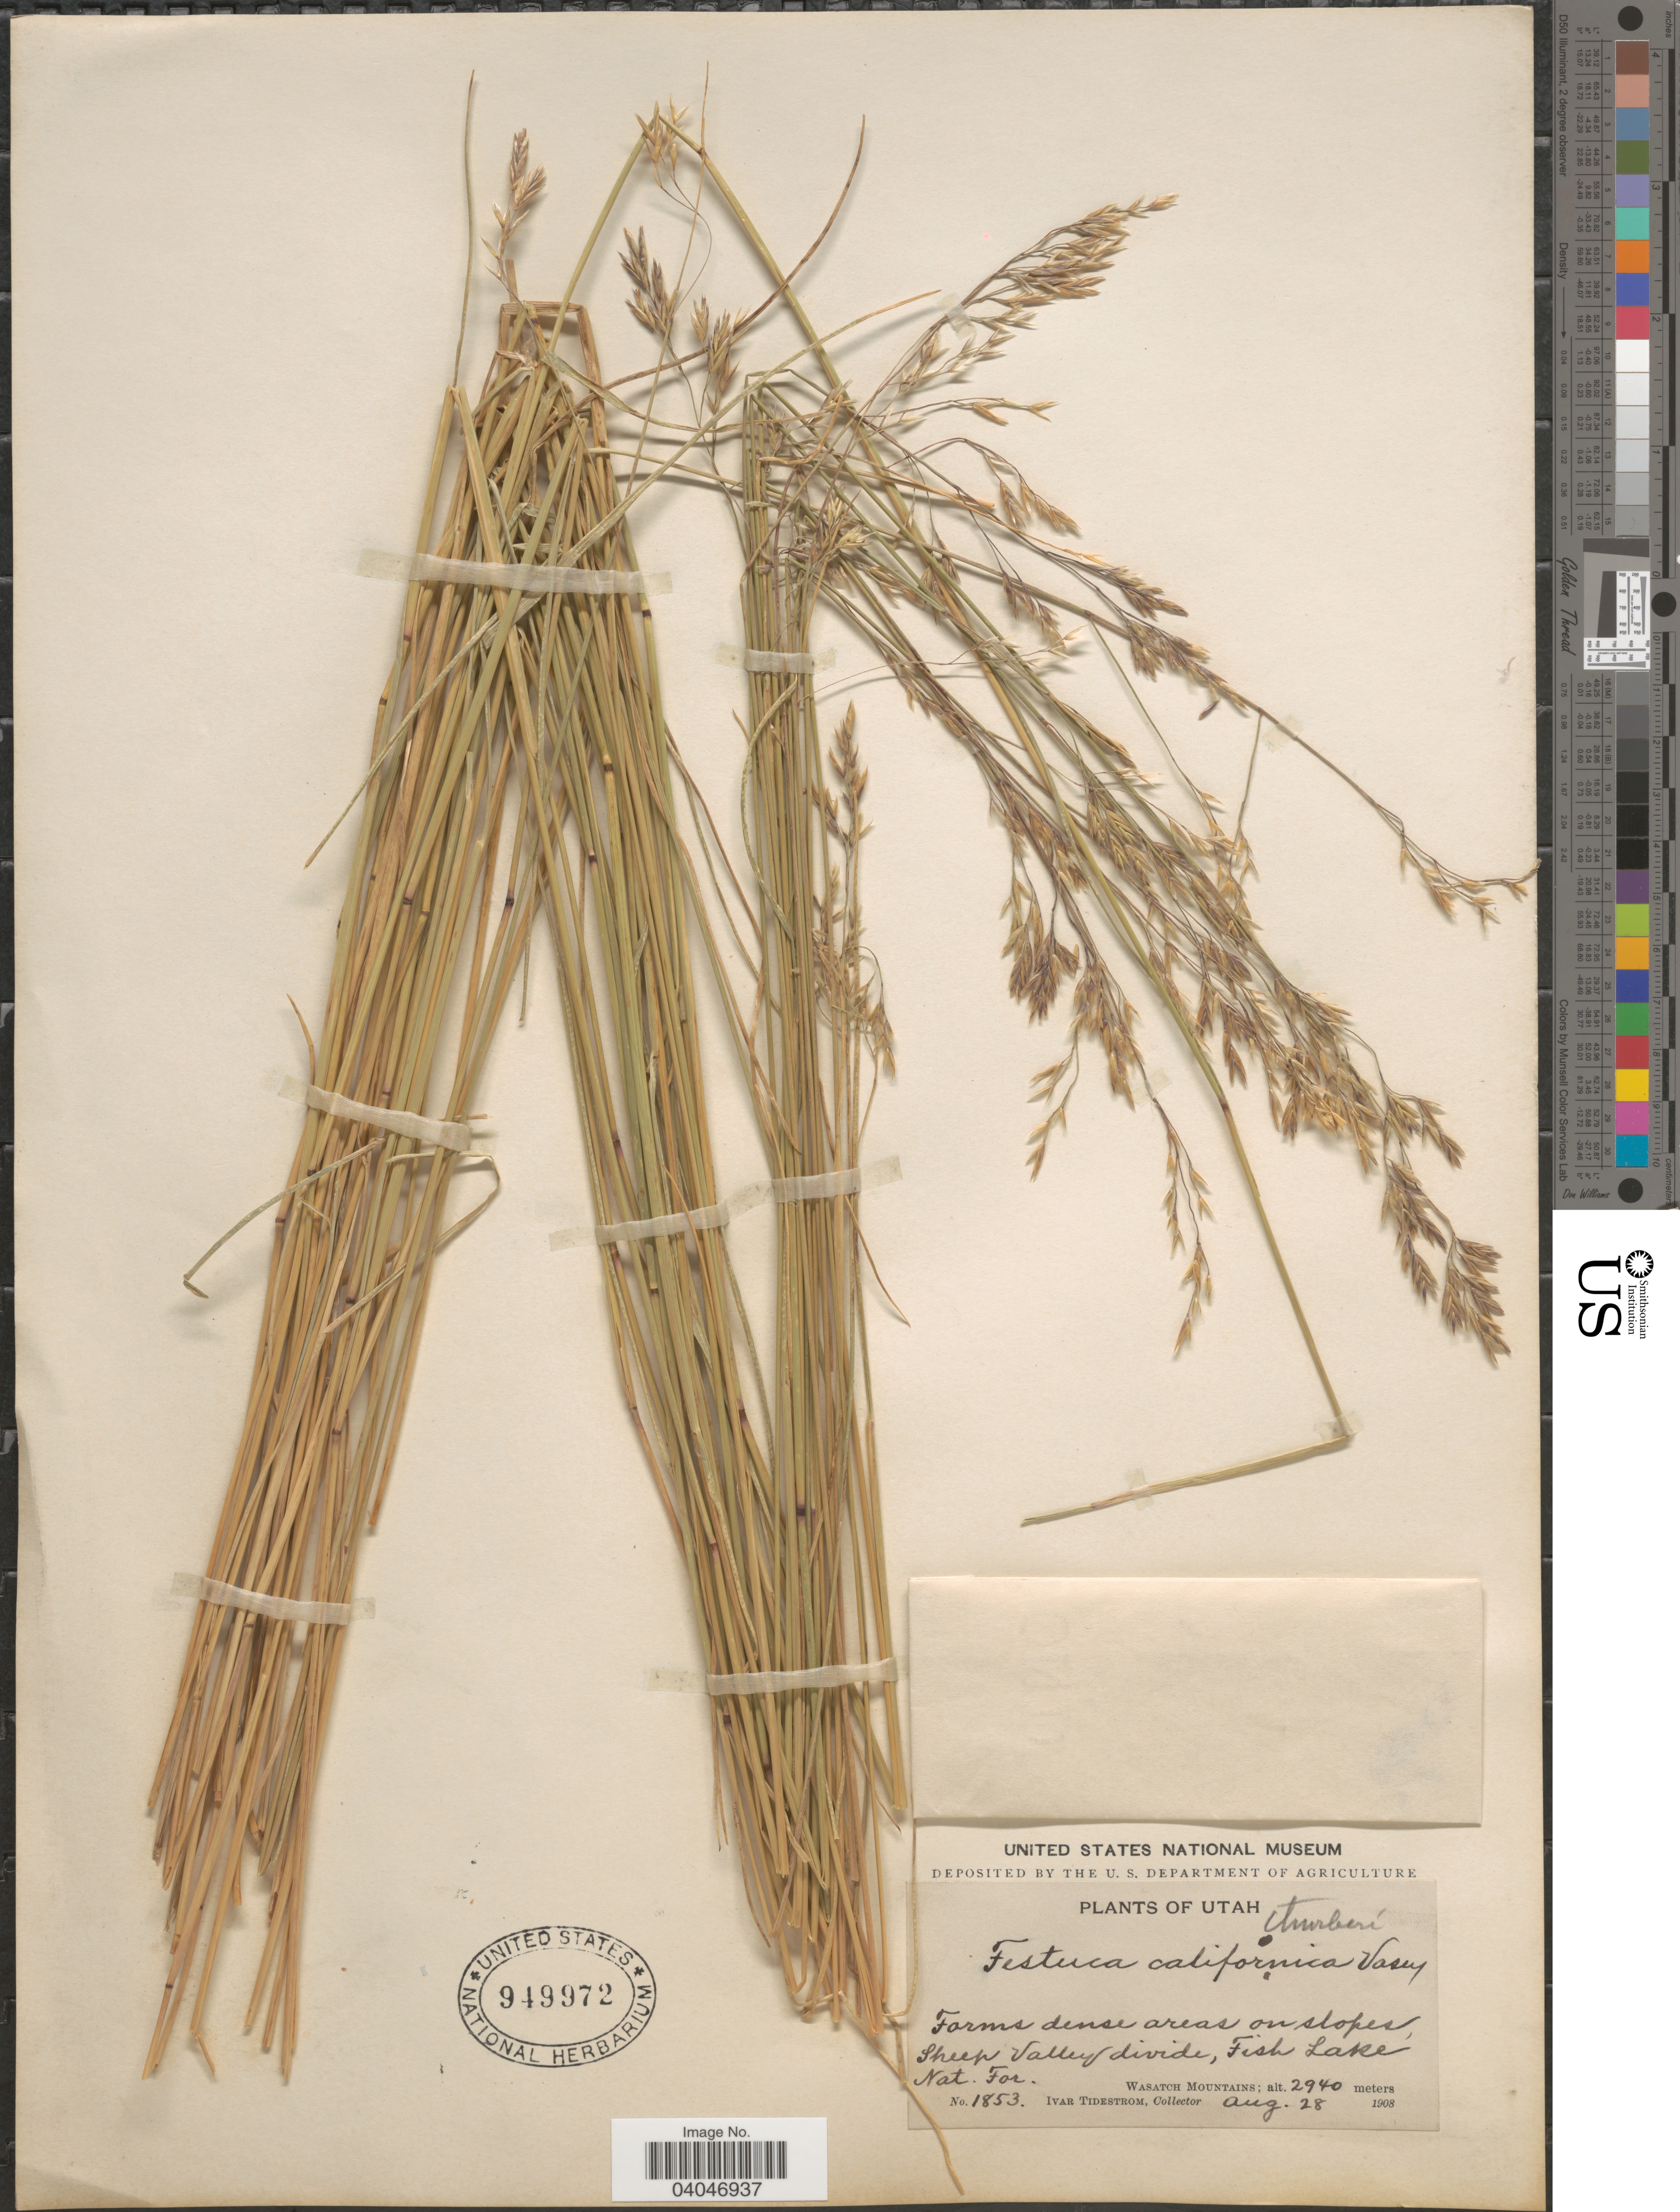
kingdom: Plantae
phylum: Tracheophyta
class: Liliopsida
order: Poales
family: Poaceae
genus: Festuca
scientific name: Festuca thurberi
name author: Vasey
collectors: I. F. Tidestrom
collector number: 1853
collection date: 1908-08-28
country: United States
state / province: Utah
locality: Areas on slopes, Sheep Valley divide, Fish Lake Nat. For. Wasatch Mountains.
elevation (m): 2940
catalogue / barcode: US 949972